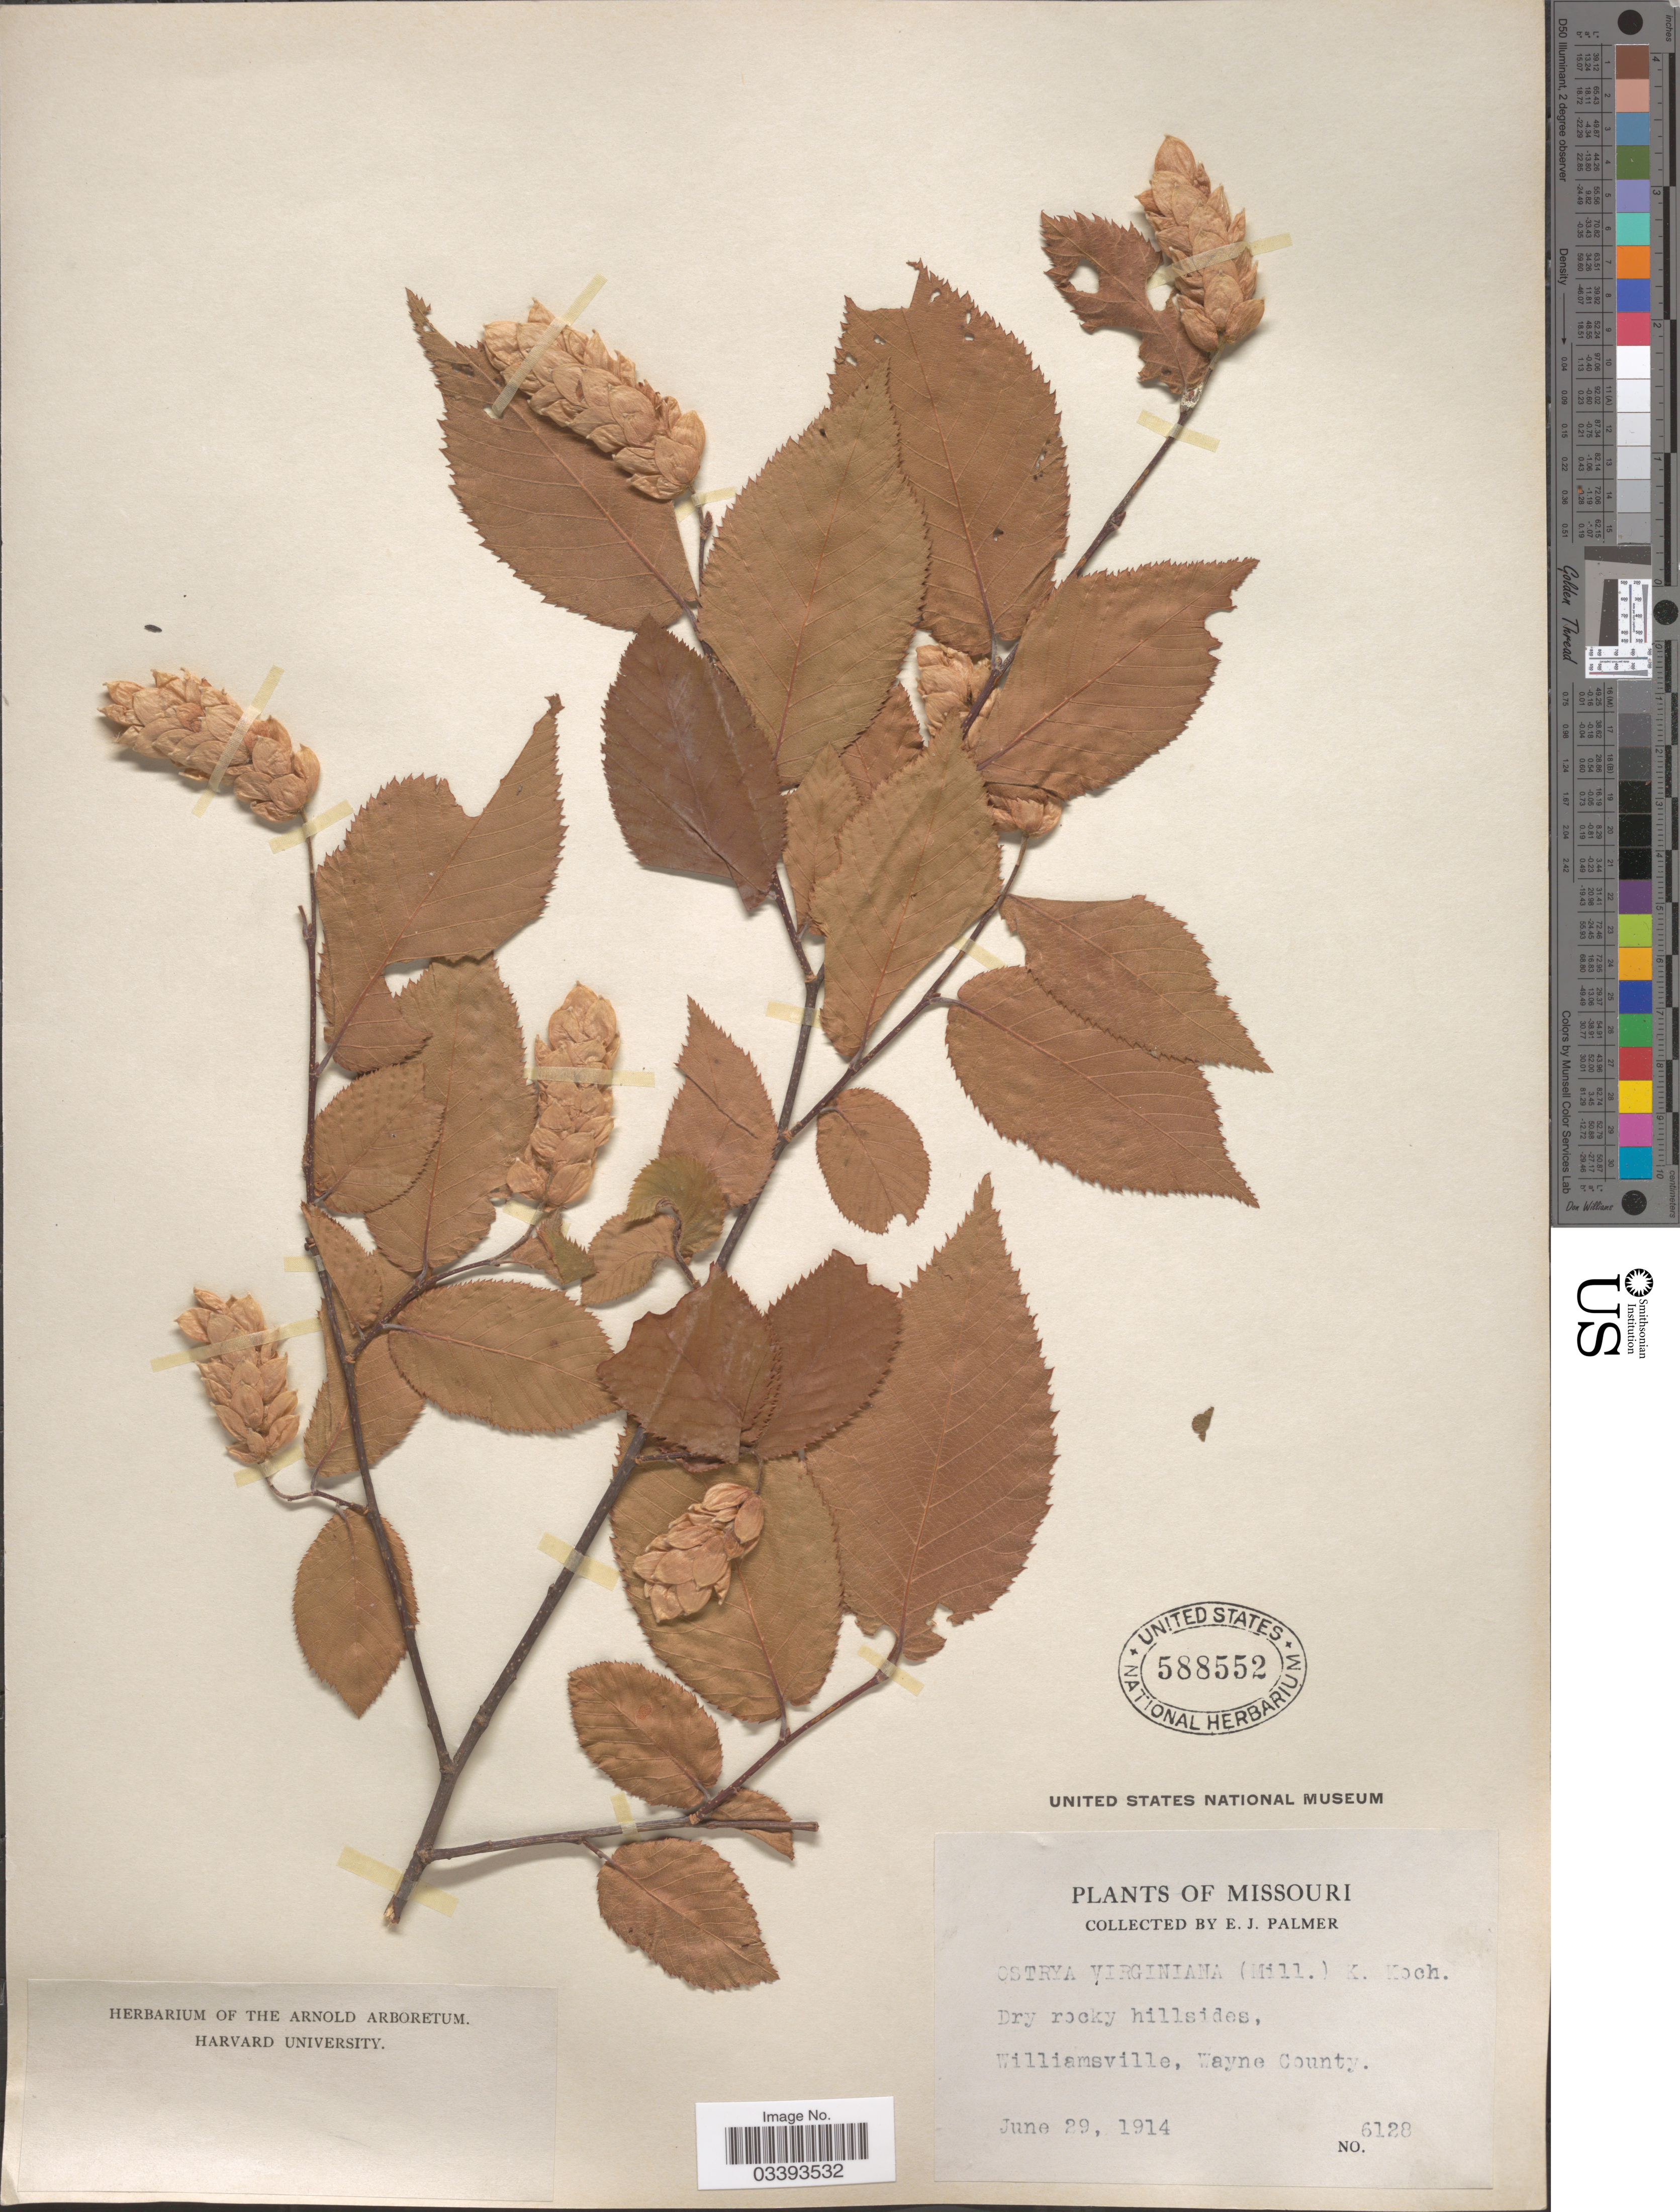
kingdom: Plantae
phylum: Tracheophyta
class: Magnoliopsida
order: Fagales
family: Betulaceae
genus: Ostrya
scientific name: Ostrya virginiana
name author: (Mill.) K. Koch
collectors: E. J. Palmer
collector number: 6128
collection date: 1914-06-29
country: United States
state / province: Missouri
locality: Williamsville, Wayne County.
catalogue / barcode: US 588552